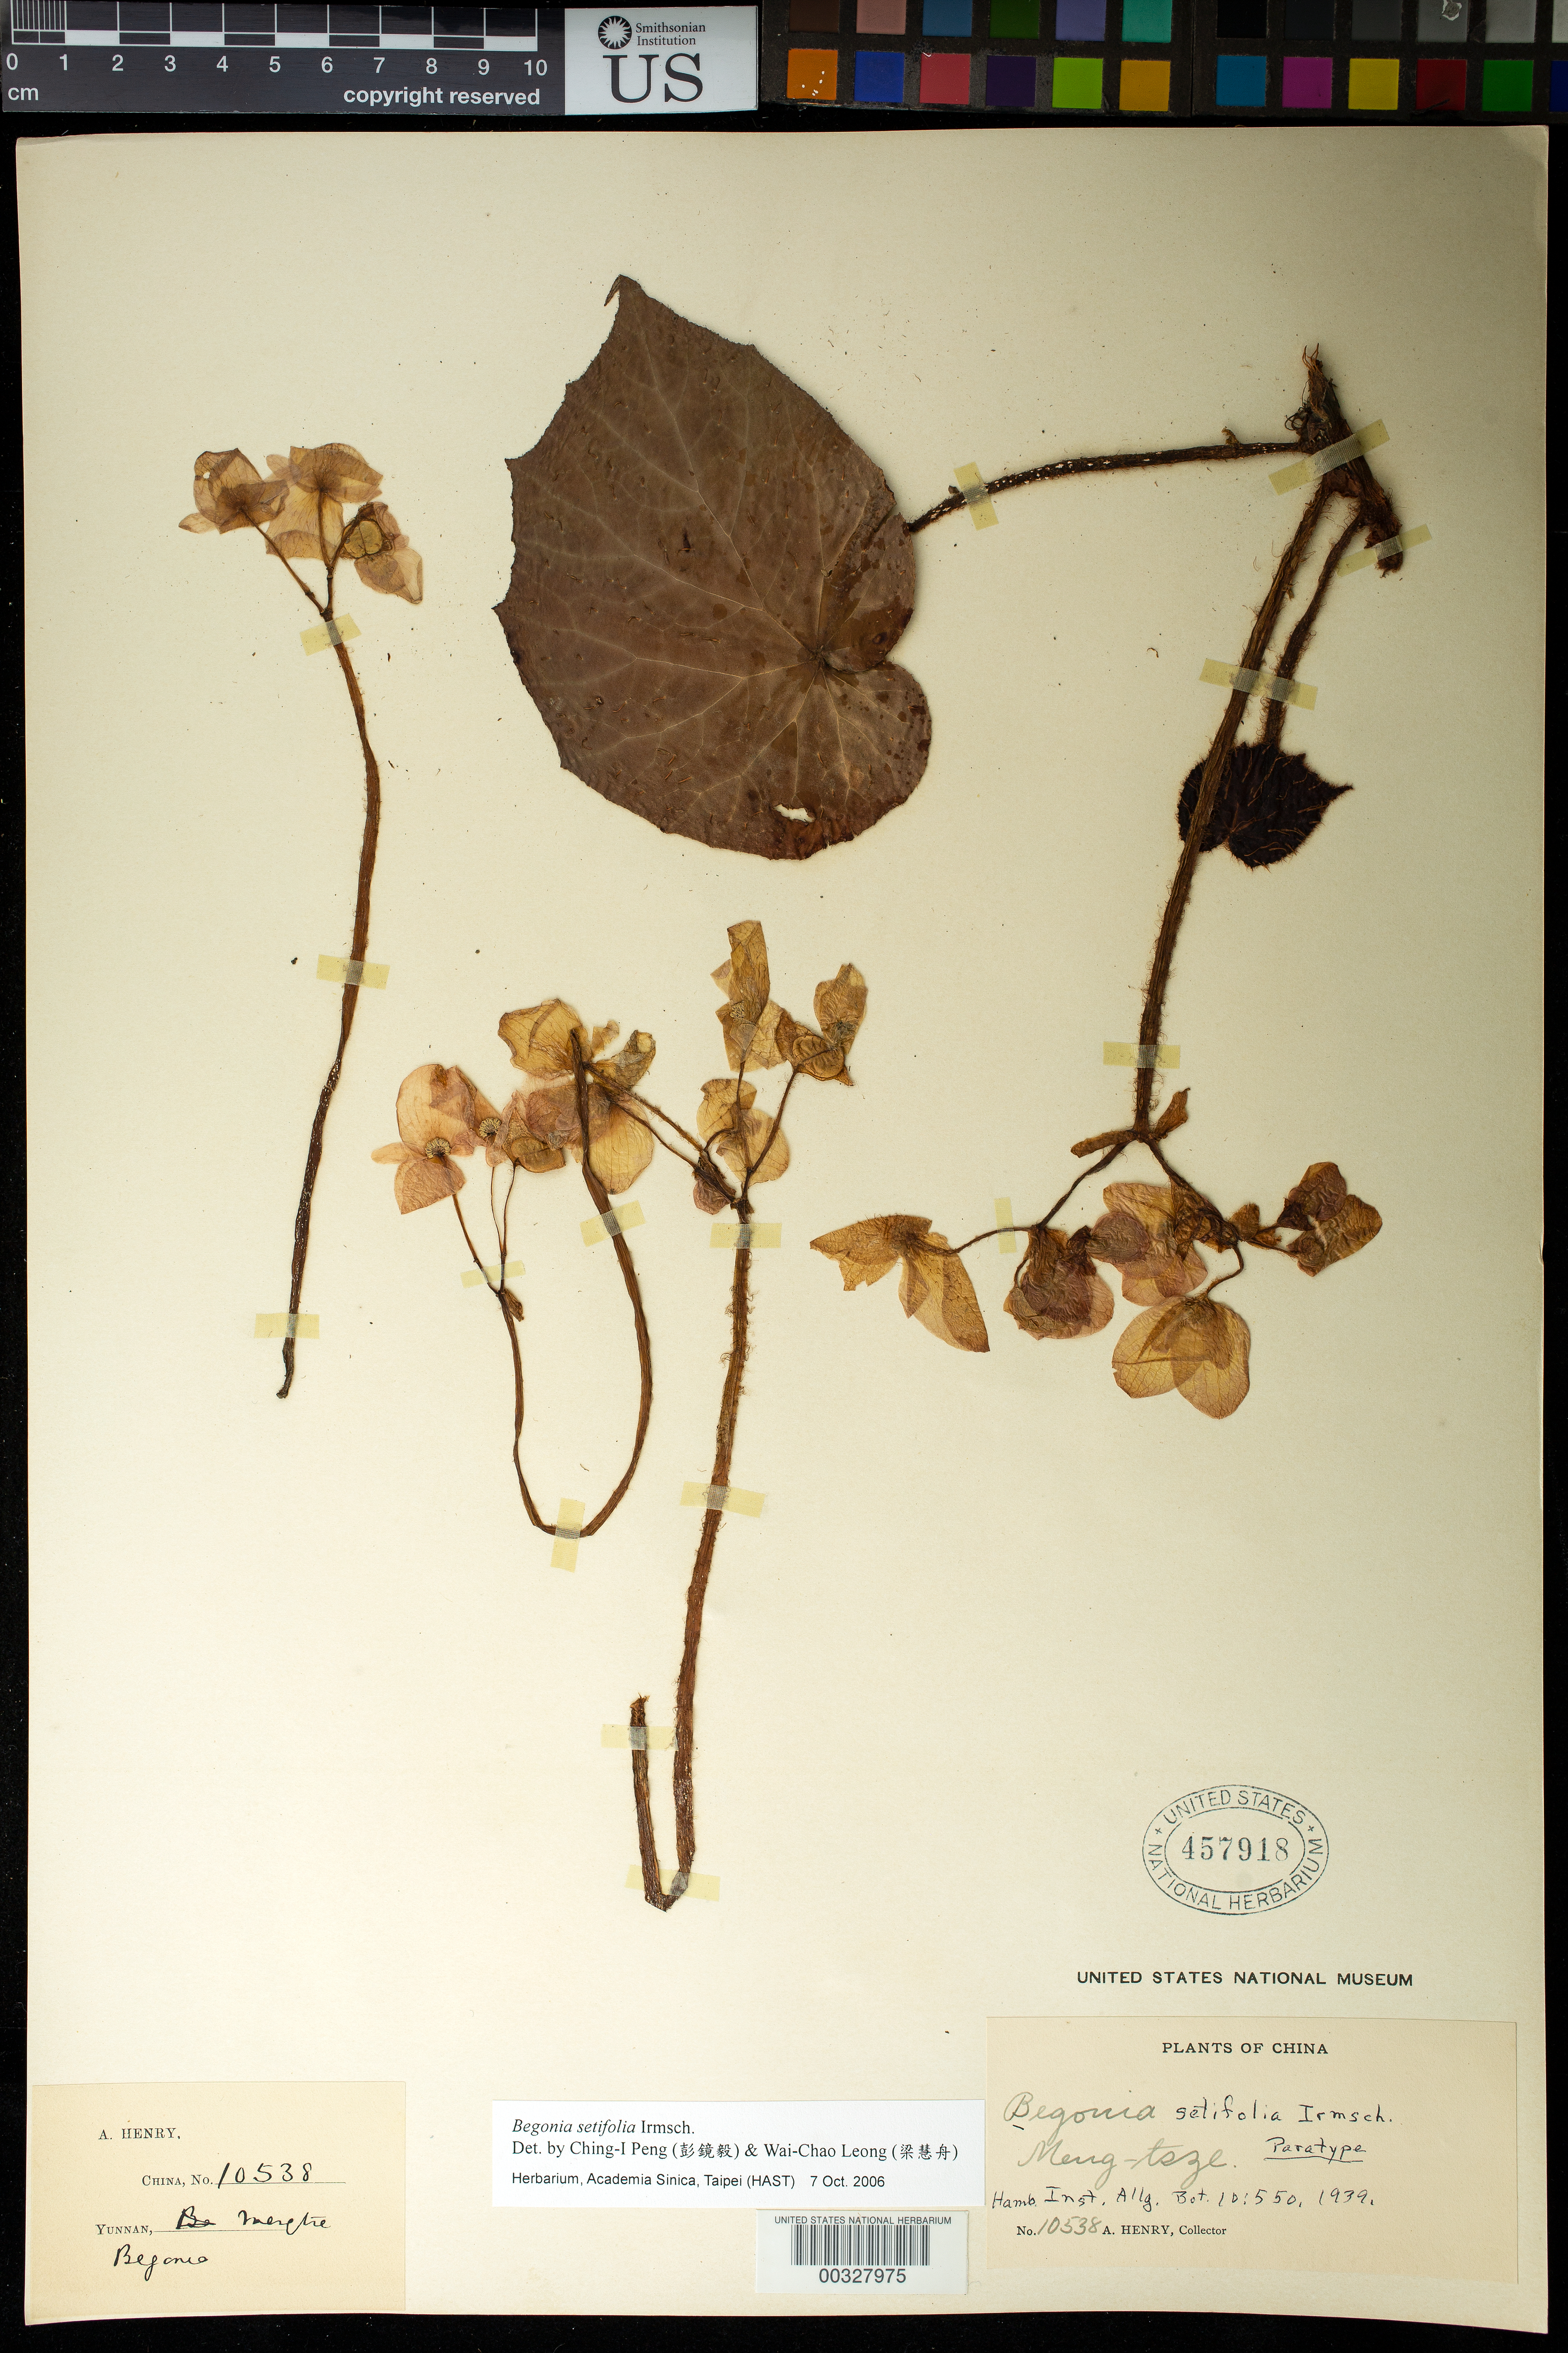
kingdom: Plantae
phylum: Tracheophyta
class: Magnoliopsida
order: Cucurbitales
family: Begoniaceae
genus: Begonia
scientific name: Begonia setifolia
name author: Irmsch.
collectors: A. Henry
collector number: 10538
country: China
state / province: Yunnan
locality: Meng-tsze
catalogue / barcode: US 457918